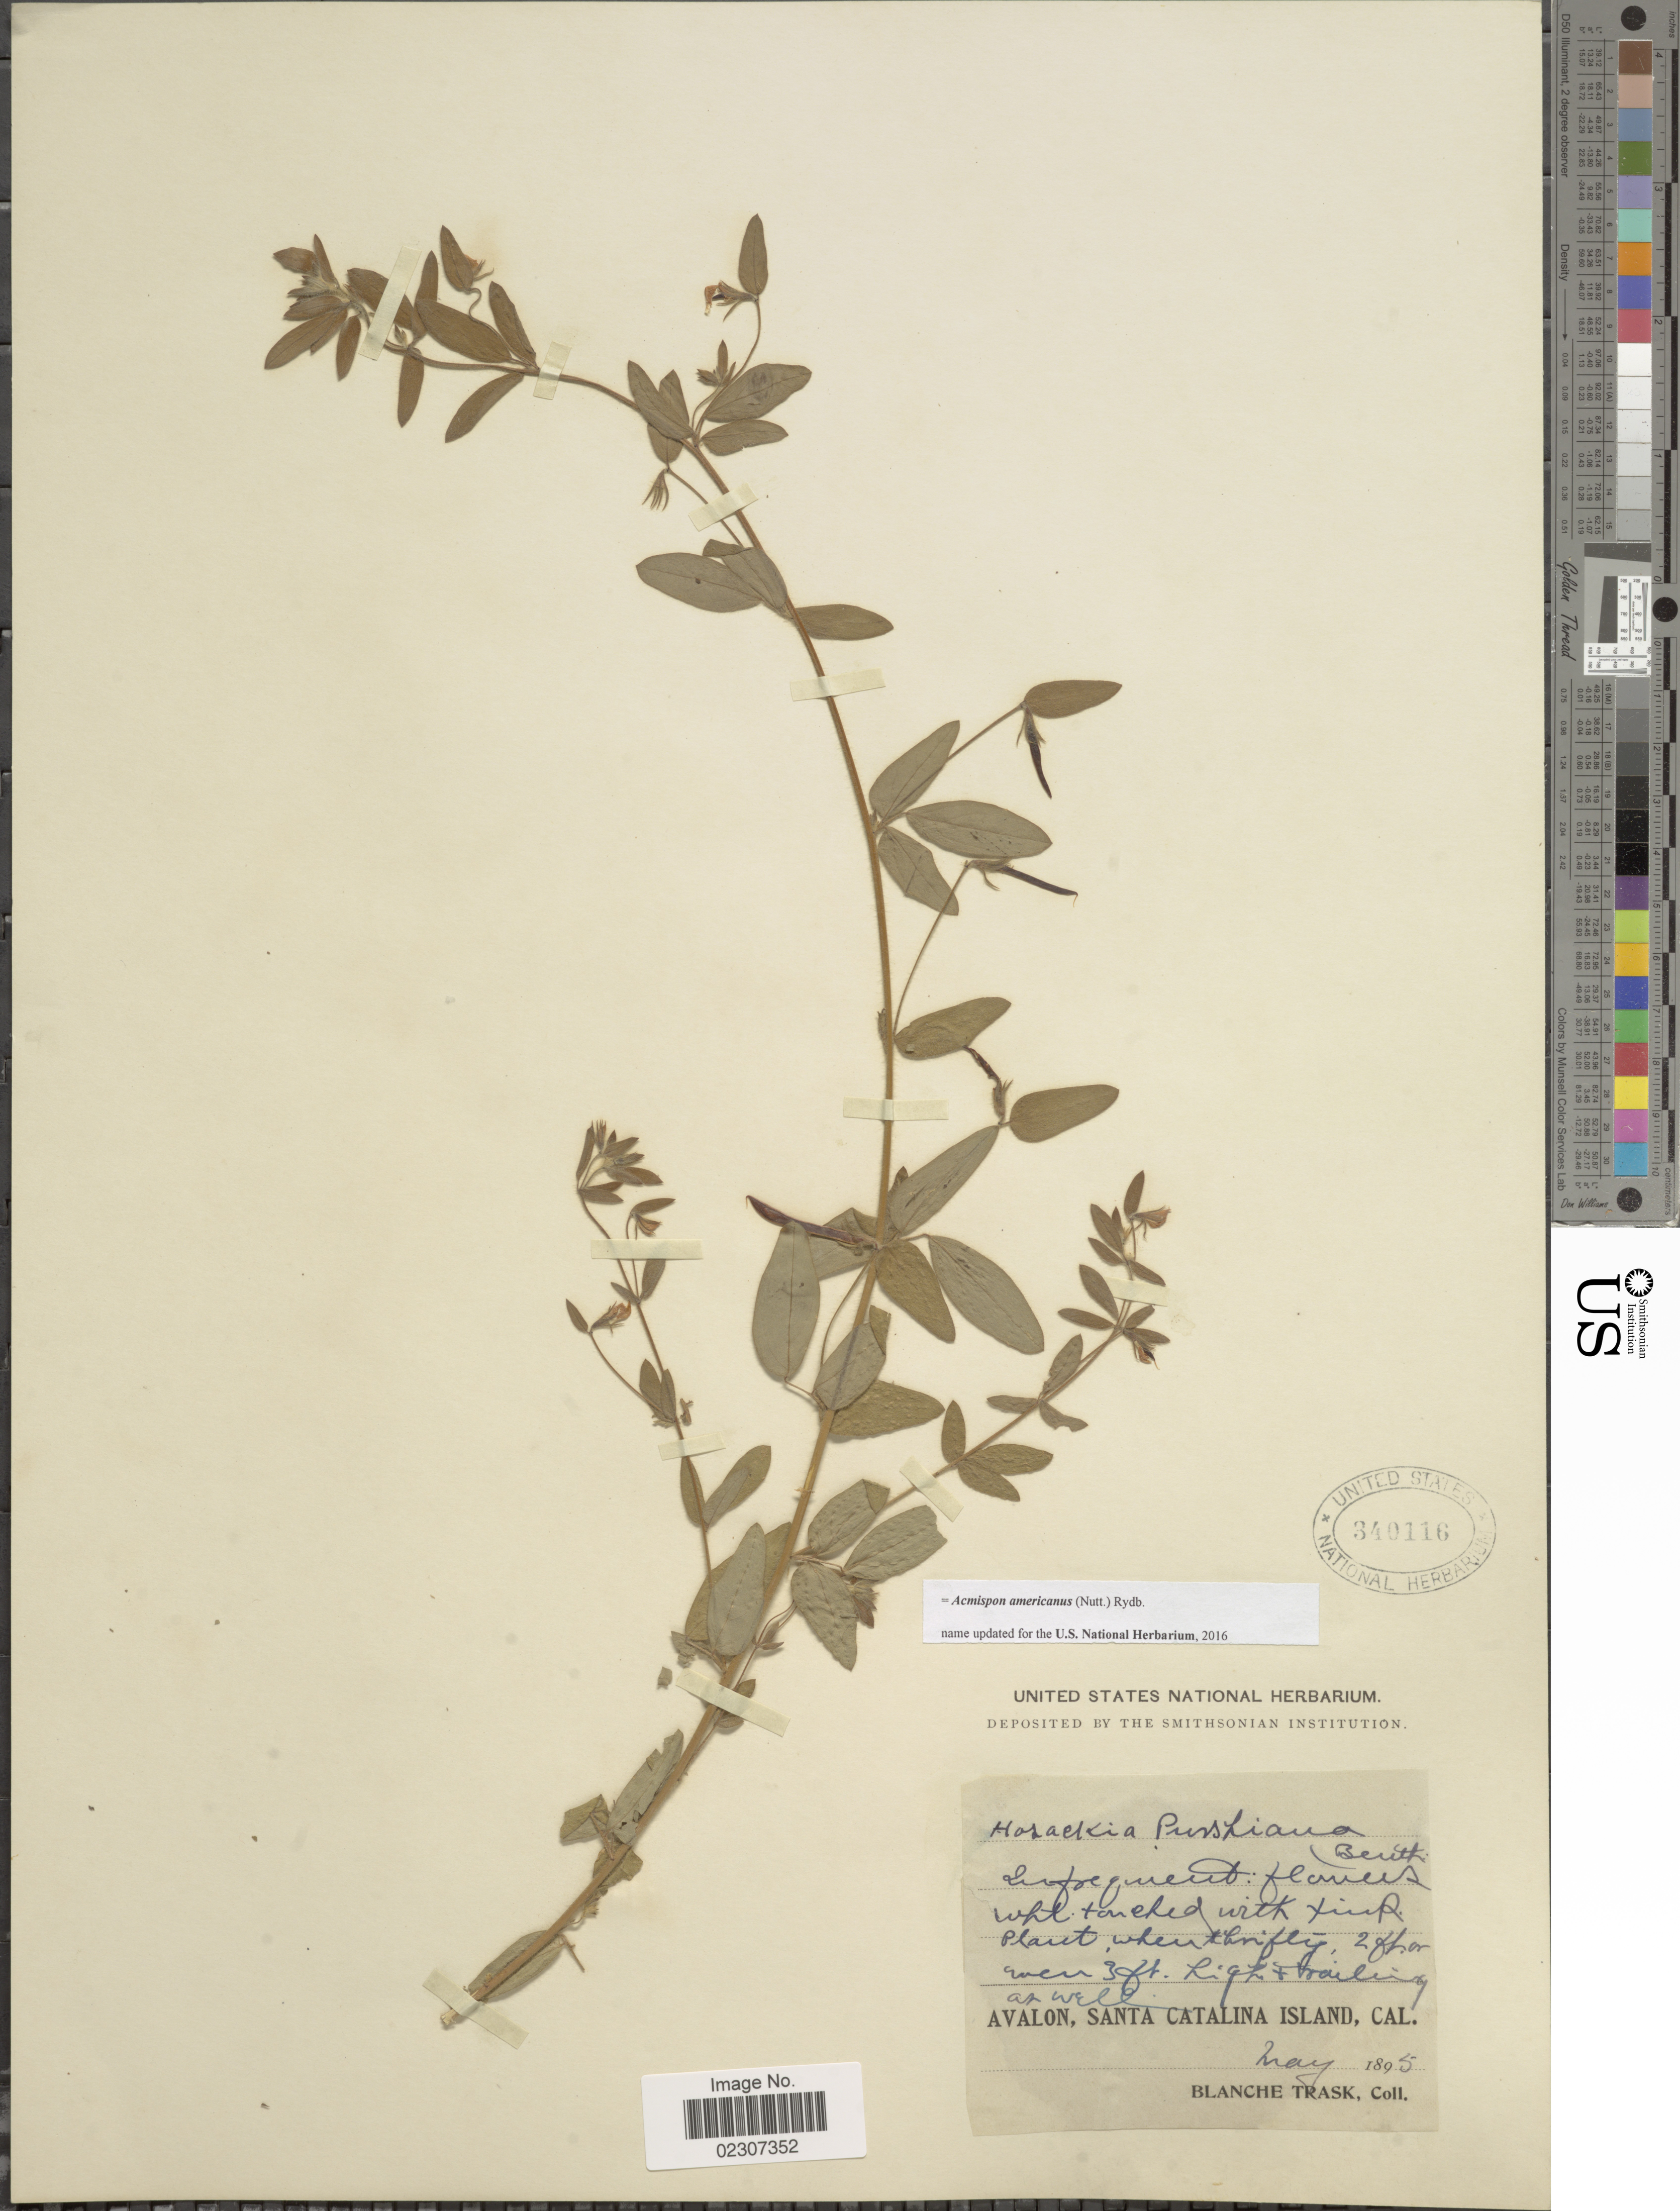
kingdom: Plantae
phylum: Tracheophyta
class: Magnoliopsida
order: Fabales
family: Fabaceae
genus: Acmispon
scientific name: Acmispon americanus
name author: (Nutt.) Rydb.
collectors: B. Trask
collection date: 1895-05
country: United States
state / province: California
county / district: Los Angeles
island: Santa Catalina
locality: Avalon, Santa Catalina Island, Cal.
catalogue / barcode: US 3400116